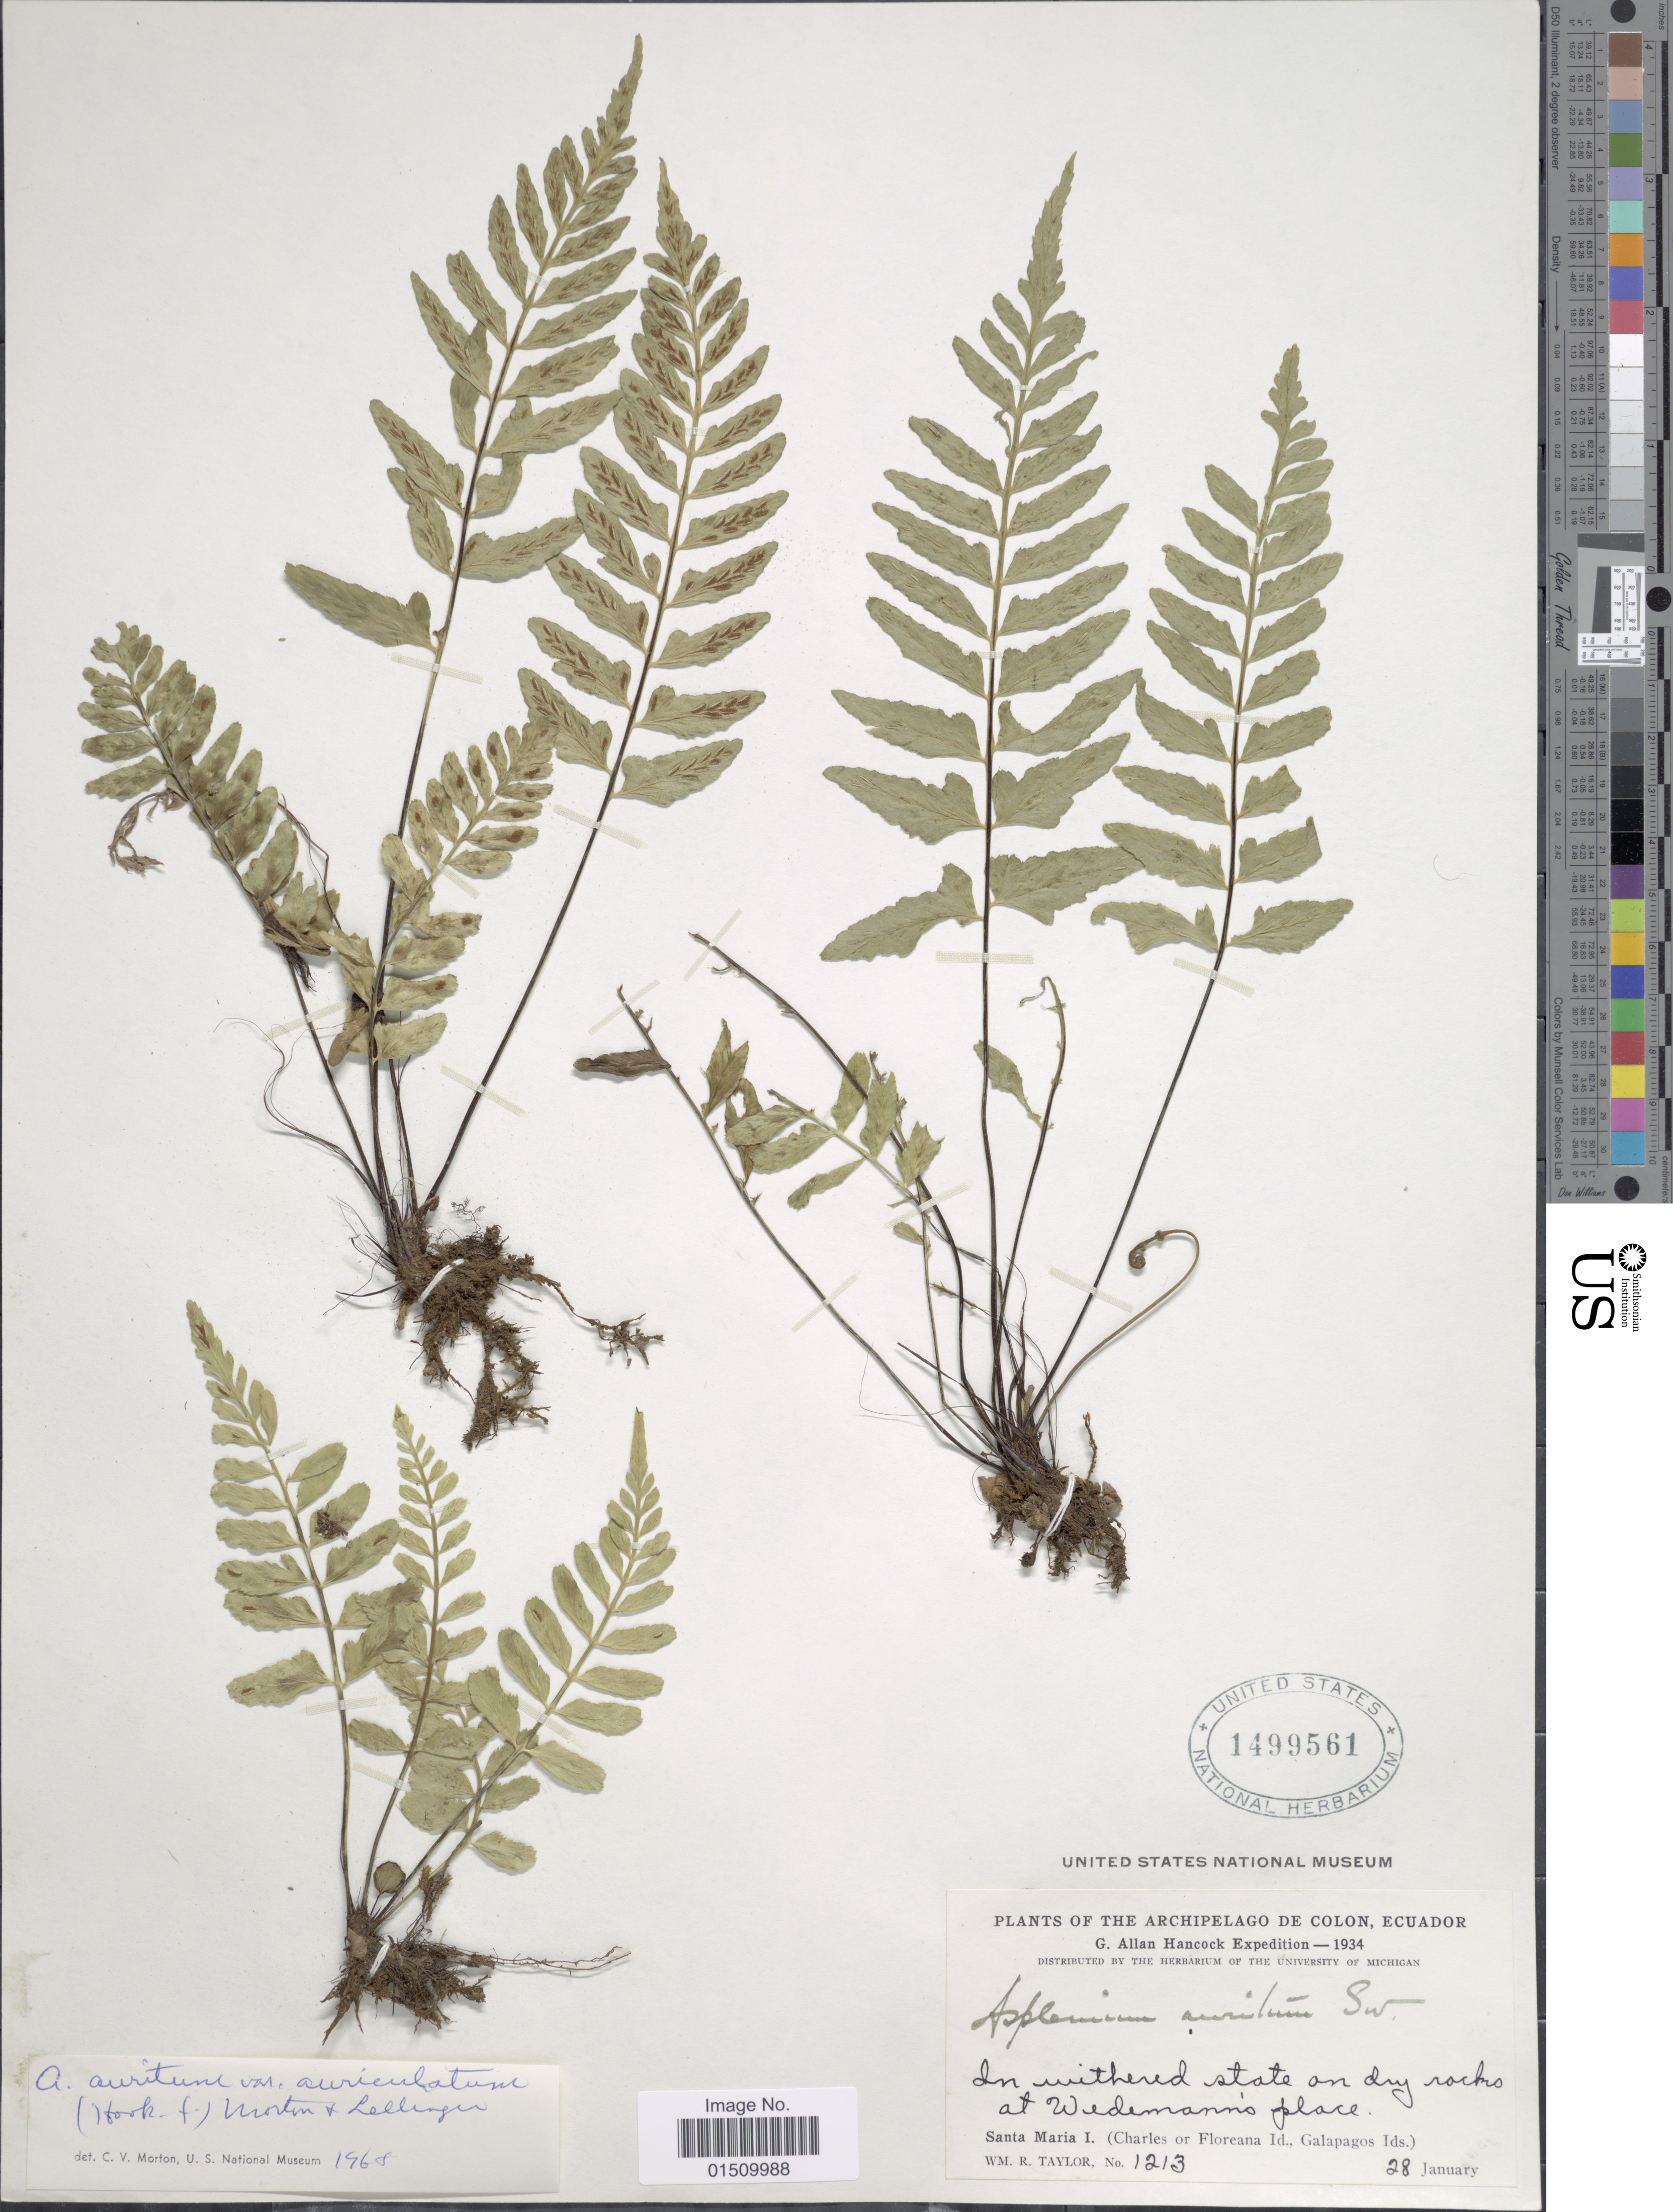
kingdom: Plantae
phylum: Tracheophyta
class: Polypodiopsida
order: Polypodiales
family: Aspleniaceae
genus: Asplenium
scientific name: Asplenium auritum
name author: Sw.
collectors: W. R. Taylor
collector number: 1213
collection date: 1934-01-28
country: Ecuador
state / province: Colón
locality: Archipelago de Colon, Ecuador, Santa Maria I. (Charles or Floreana Id. Galapagos Ids.), in withered state on dry rocks at Wedemann's place.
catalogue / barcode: US 1499561